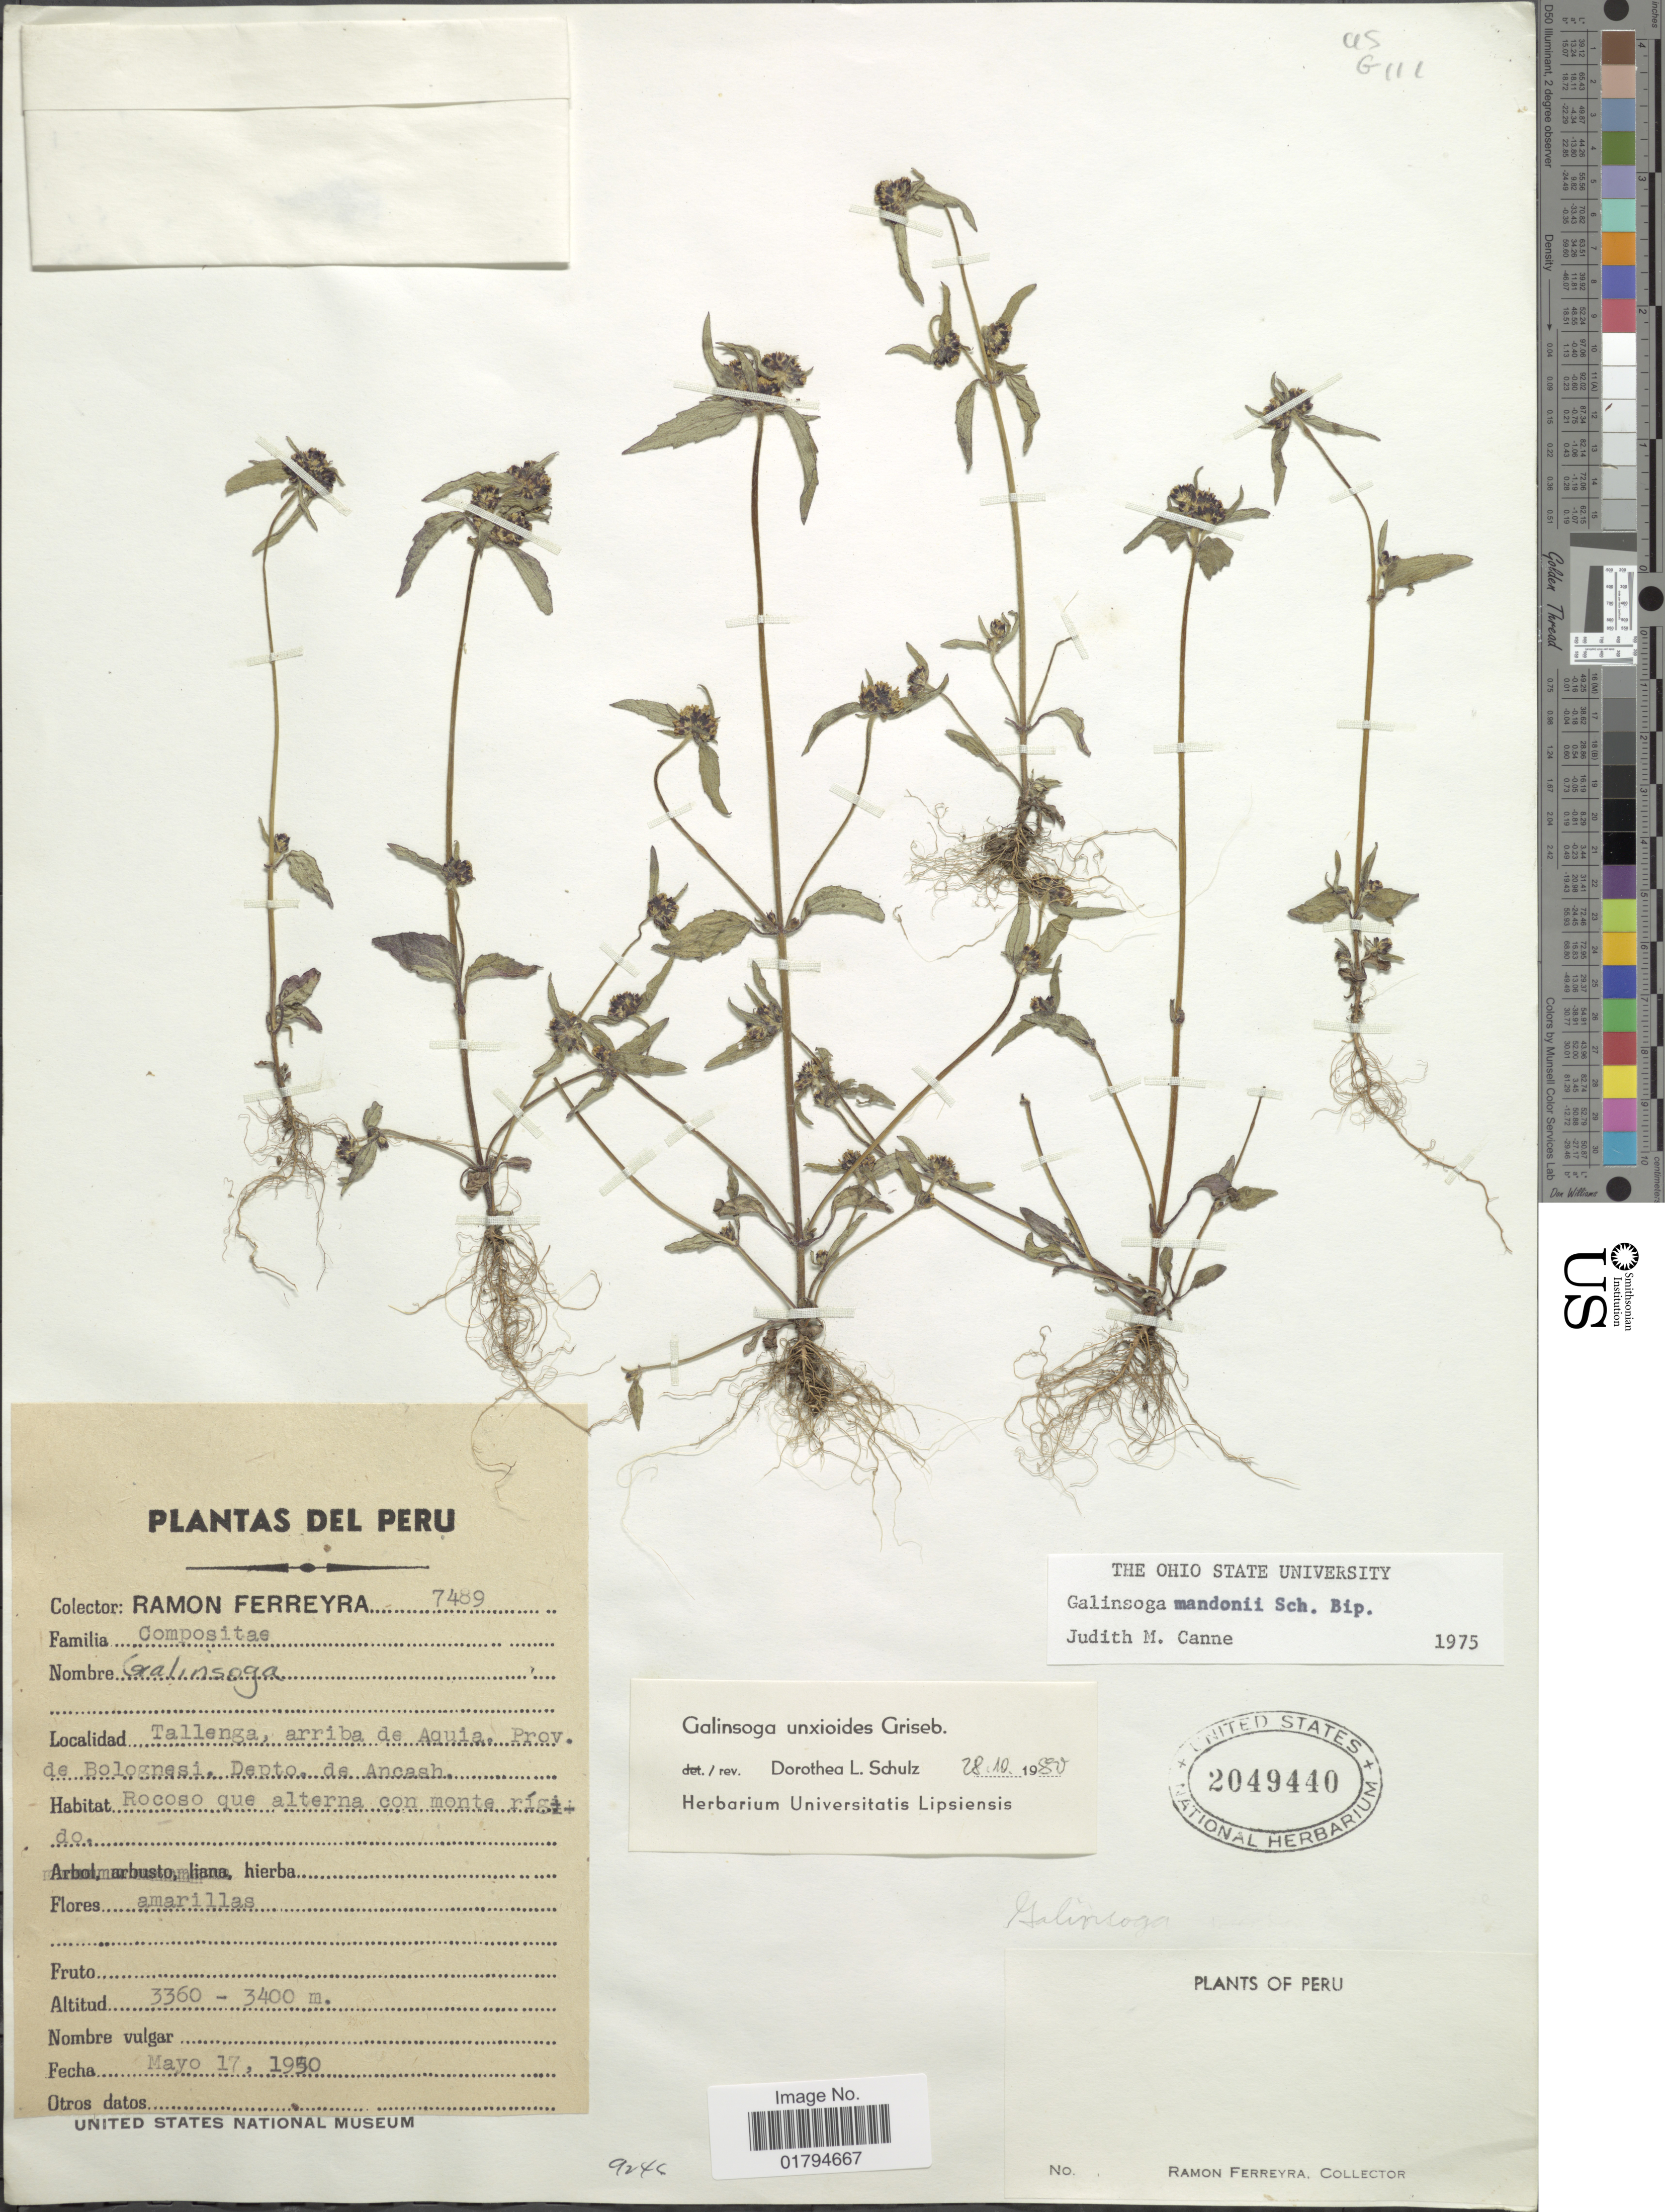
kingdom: Plantae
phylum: Tracheophyta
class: Magnoliopsida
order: Asterales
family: Asteraceae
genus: Galinsoga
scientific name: Galinsoga unxioides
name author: Griseb.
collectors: R. A. Ferreyra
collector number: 7489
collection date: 1950-05-17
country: Peru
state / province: Ancash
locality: Tallenga, arriba de Aquia, Prov. de Bolognesi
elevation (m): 3360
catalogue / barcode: US 2049440